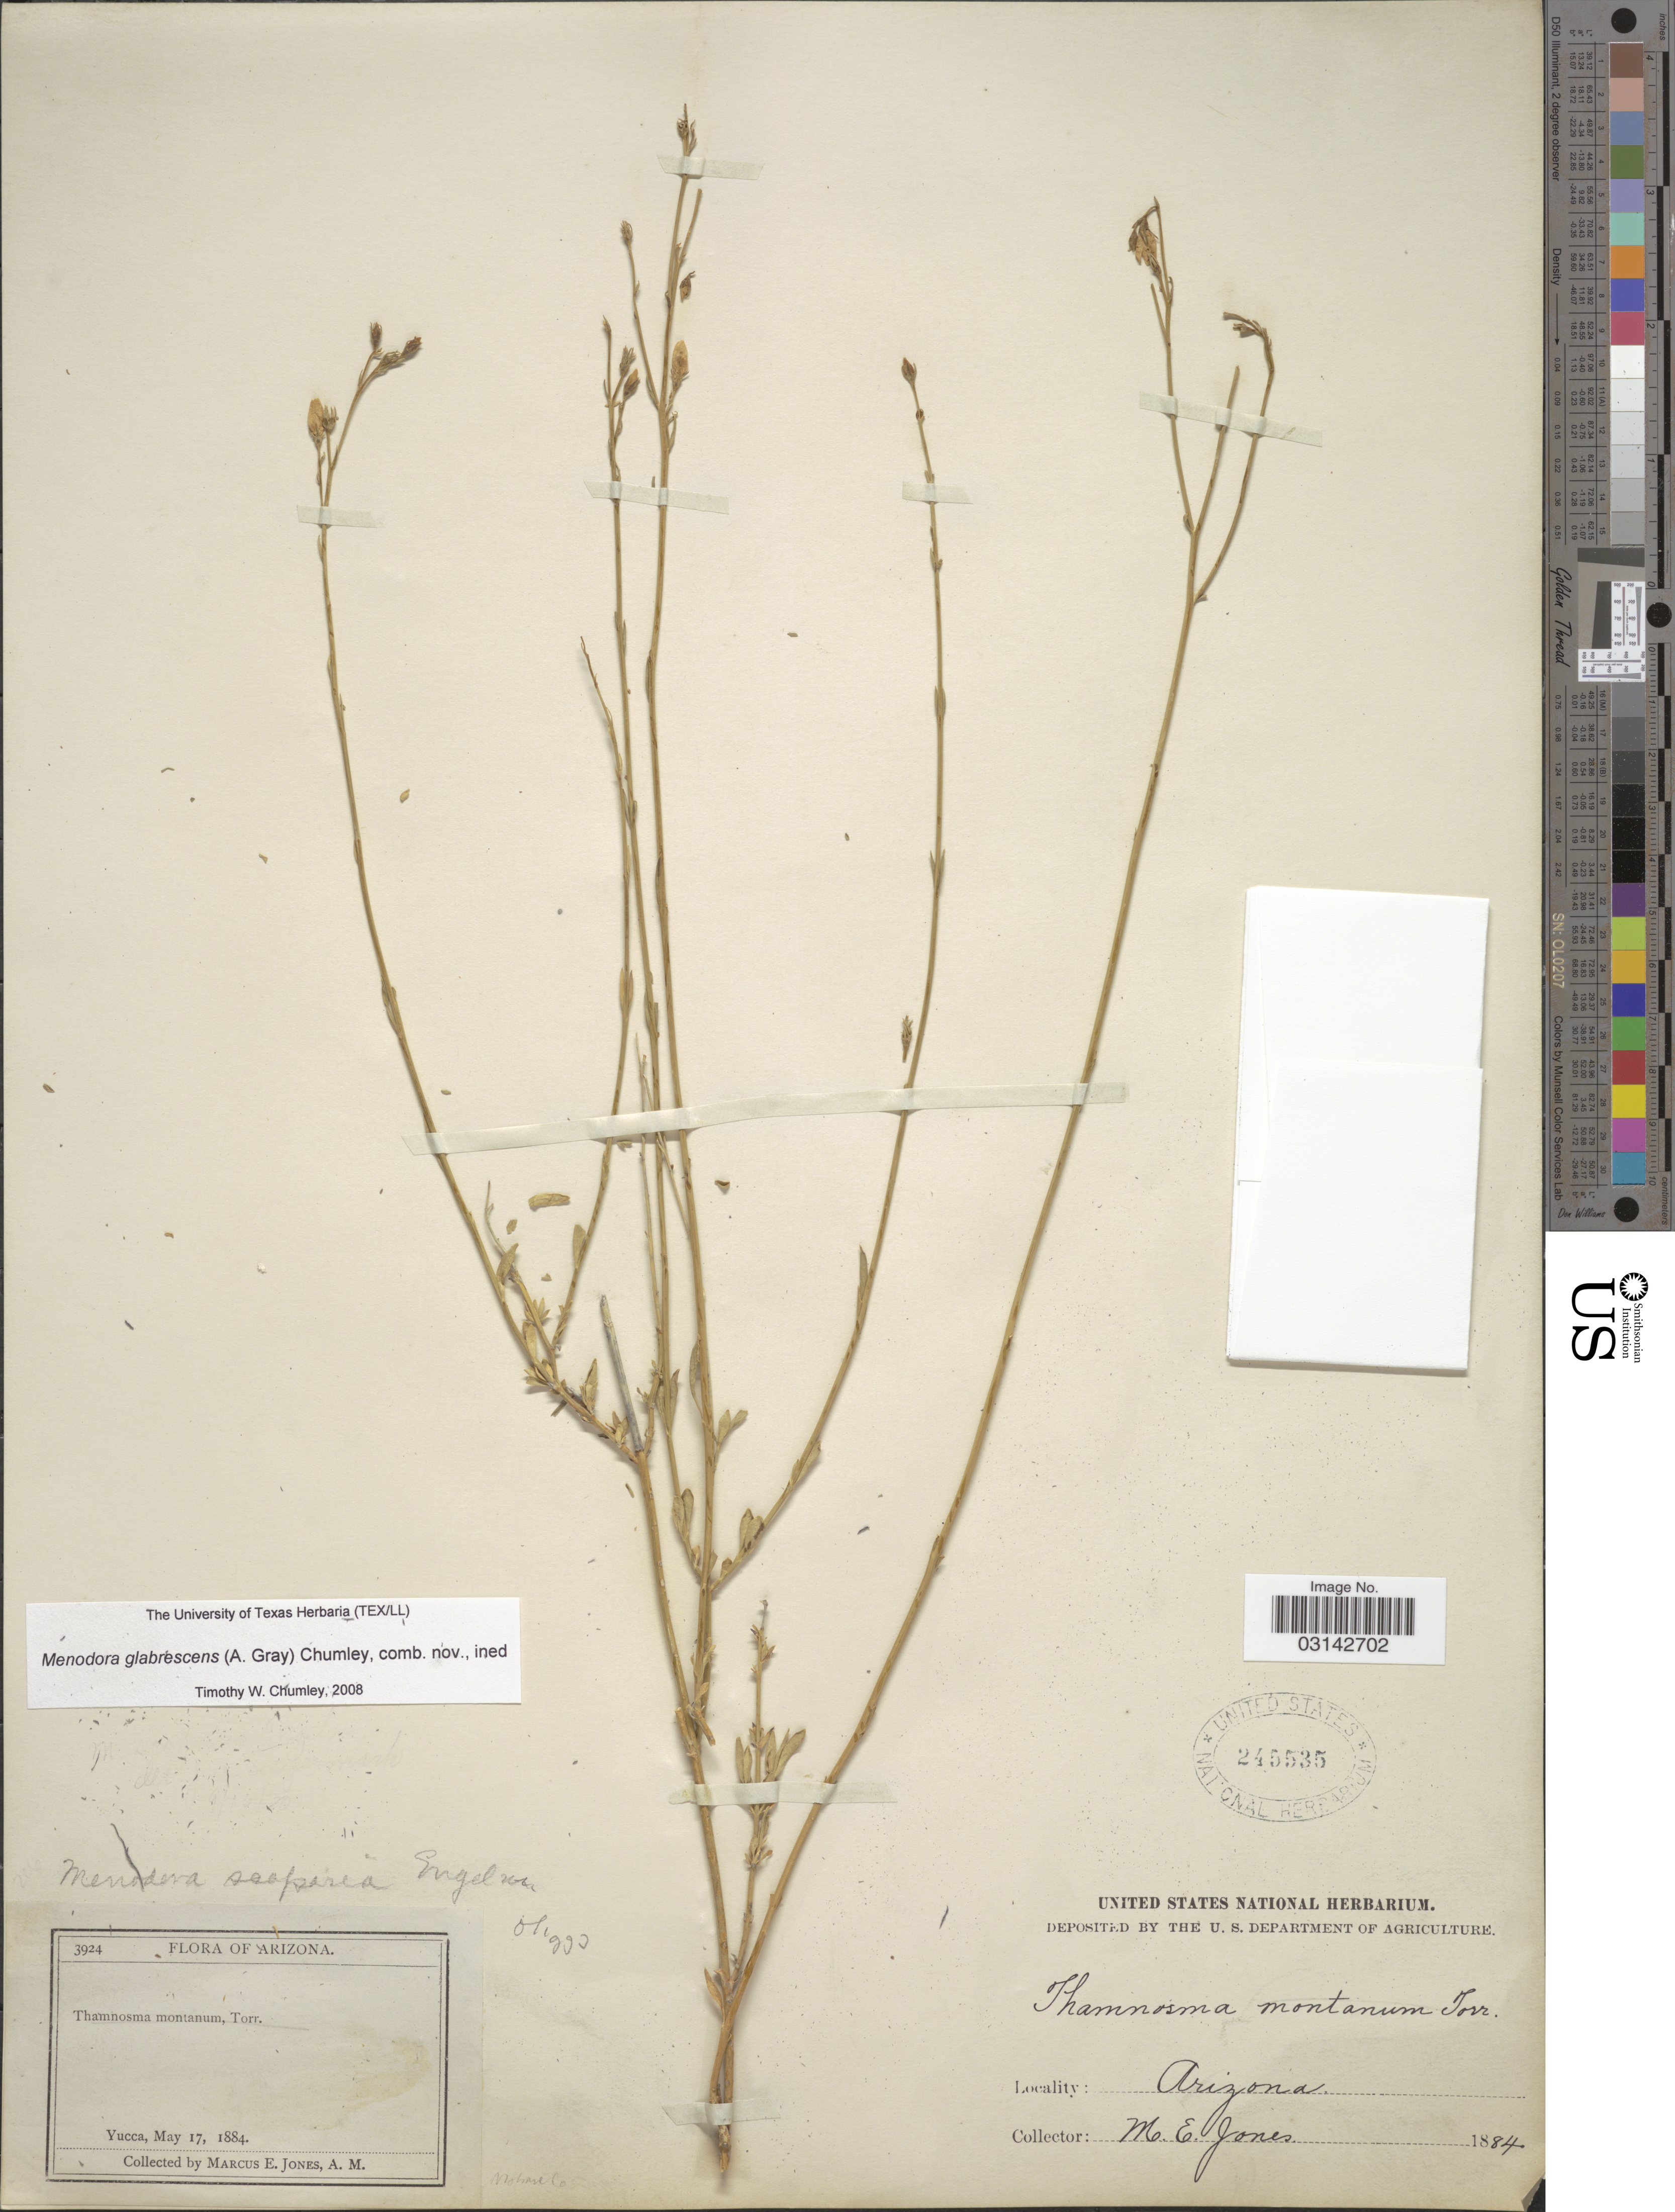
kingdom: Plantae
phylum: Tracheophyta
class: Magnoliopsida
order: Lamiales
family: Oleaceae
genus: Menodora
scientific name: Menodora glabrescens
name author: Chumley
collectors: M. E. Jones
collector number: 3924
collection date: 1884-05-17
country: United States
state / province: Arizona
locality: Yucca.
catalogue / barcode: US 245535